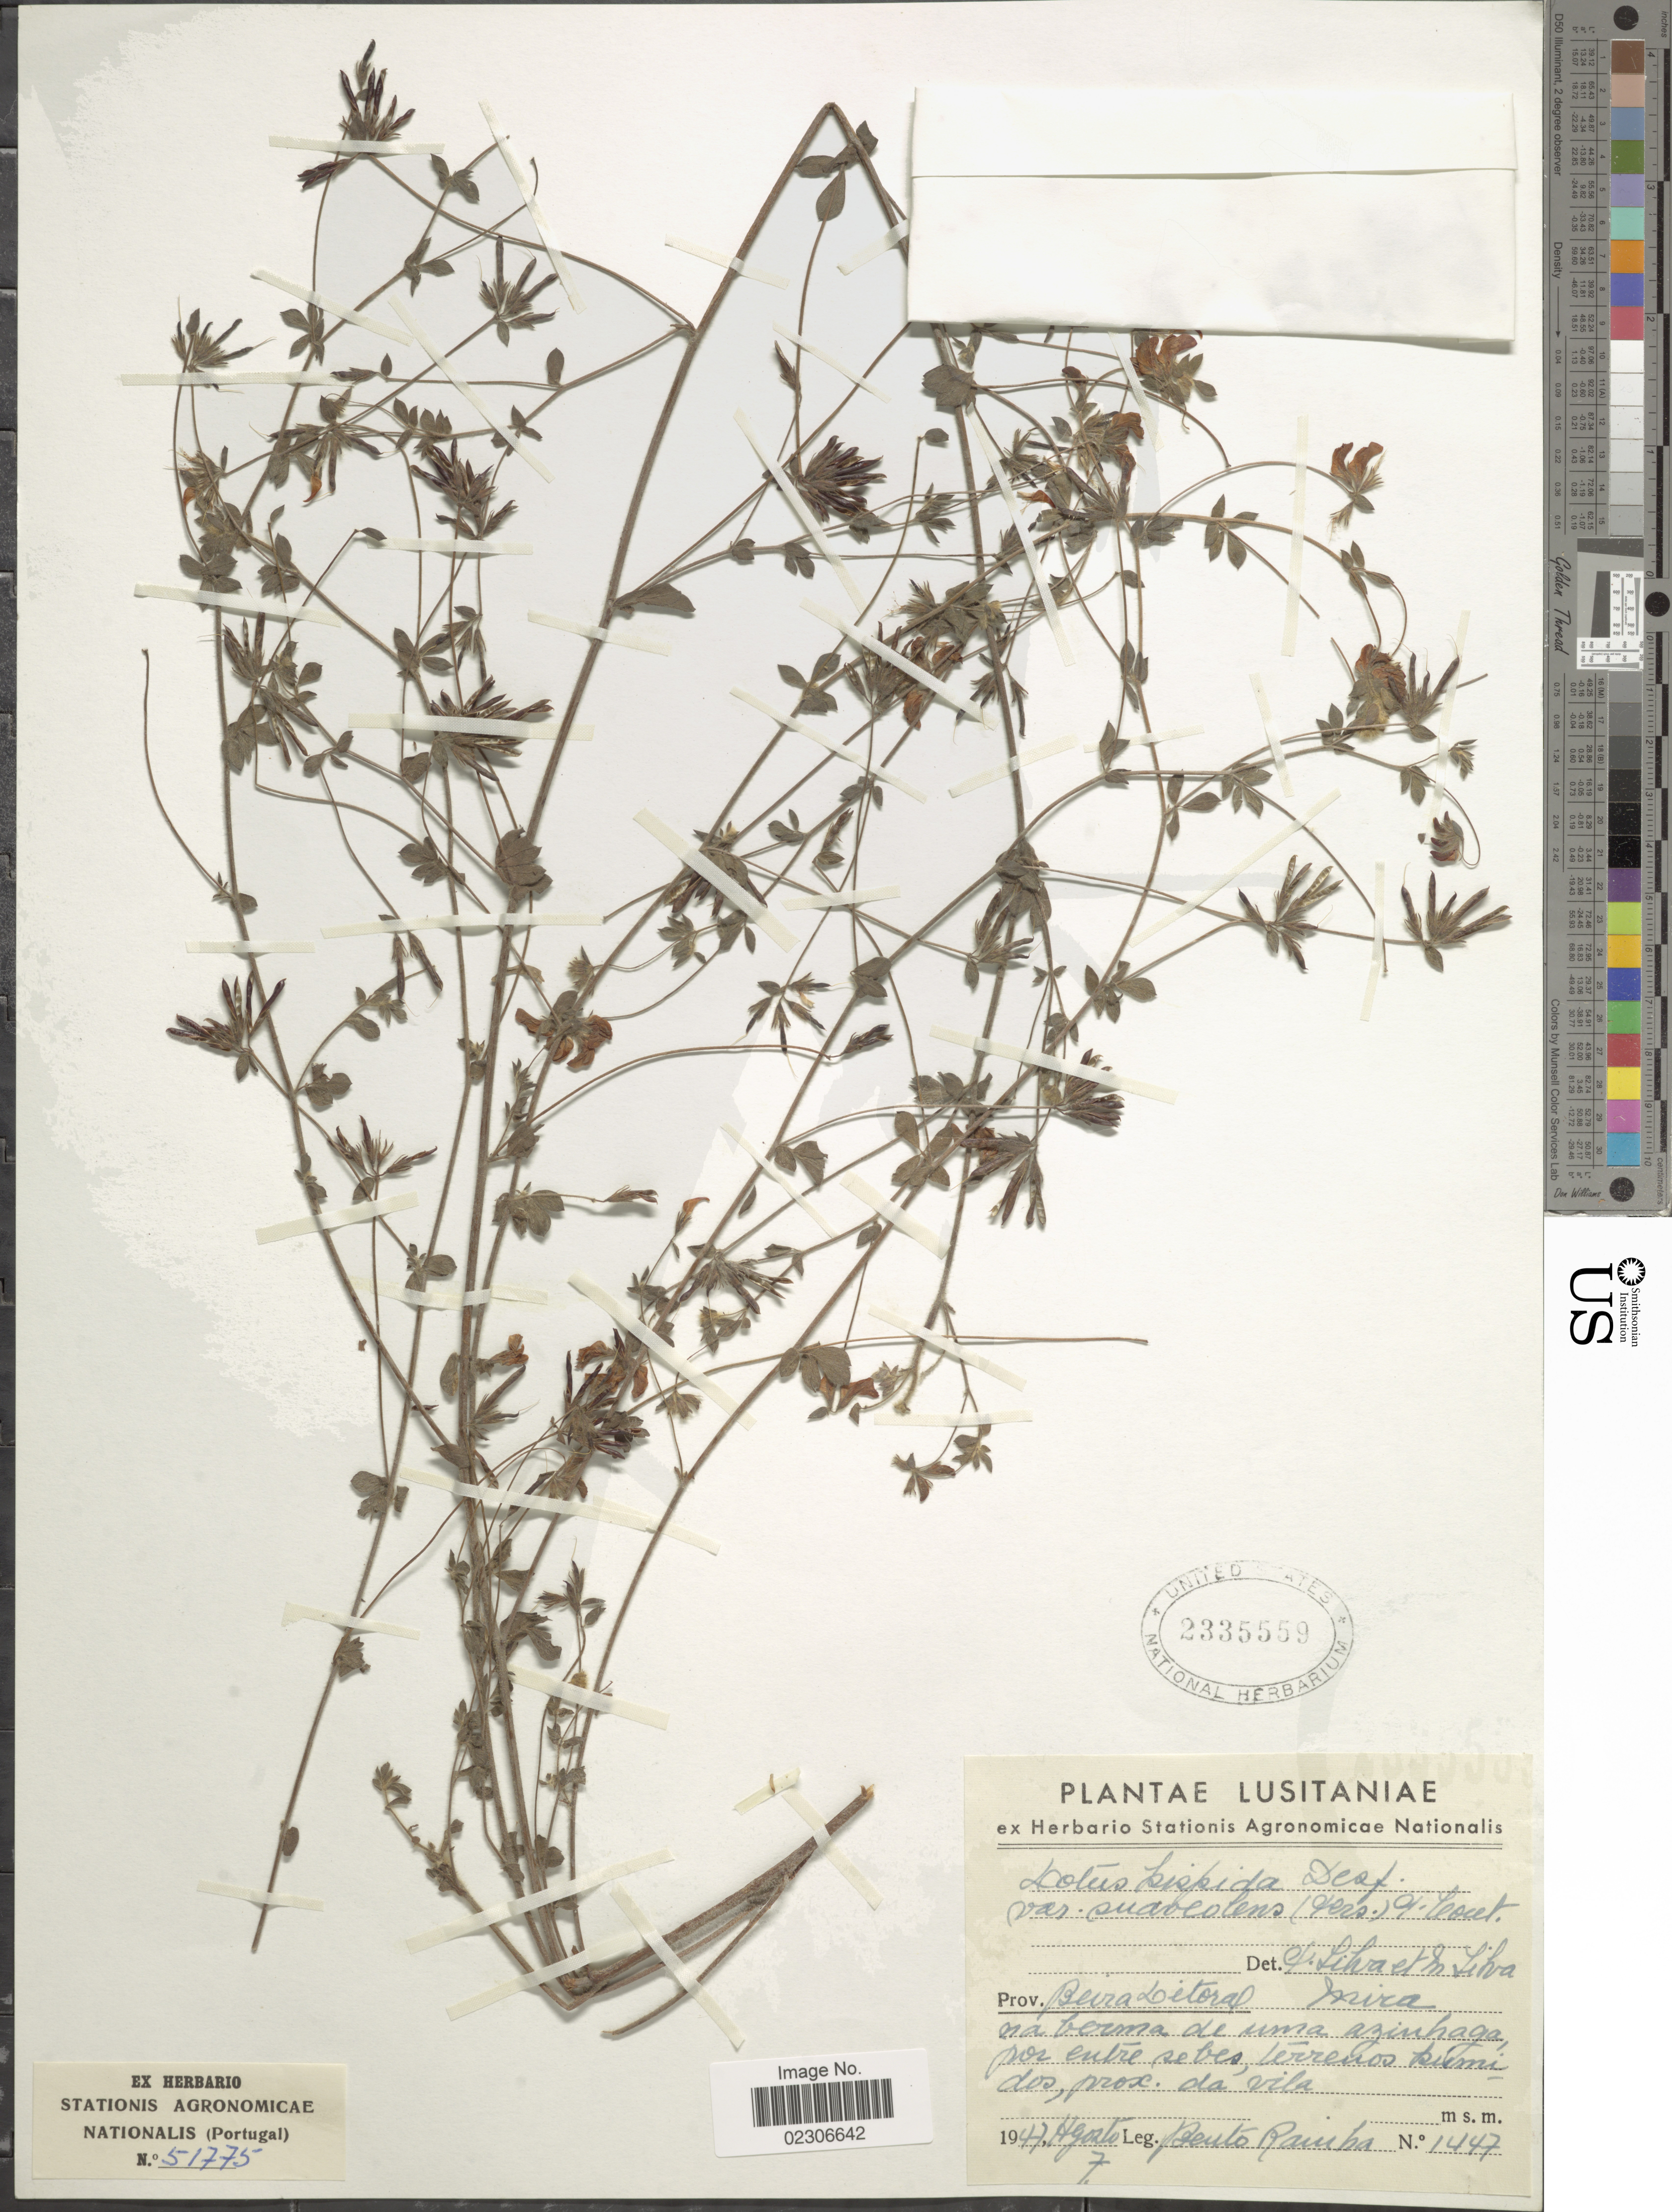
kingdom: Plantae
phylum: Tracheophyta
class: Magnoliopsida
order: Fabales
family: Fabaceae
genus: Lotus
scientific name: Lotus hispidus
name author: DC.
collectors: B. Rainha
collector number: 1447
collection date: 1947-08-07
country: Portugal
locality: Prov. Biera Letoral mira na berma de uma azinhaga, por entre sebes, terreno kumi dos, [interpreted] prox. da vila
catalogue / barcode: US 2335559